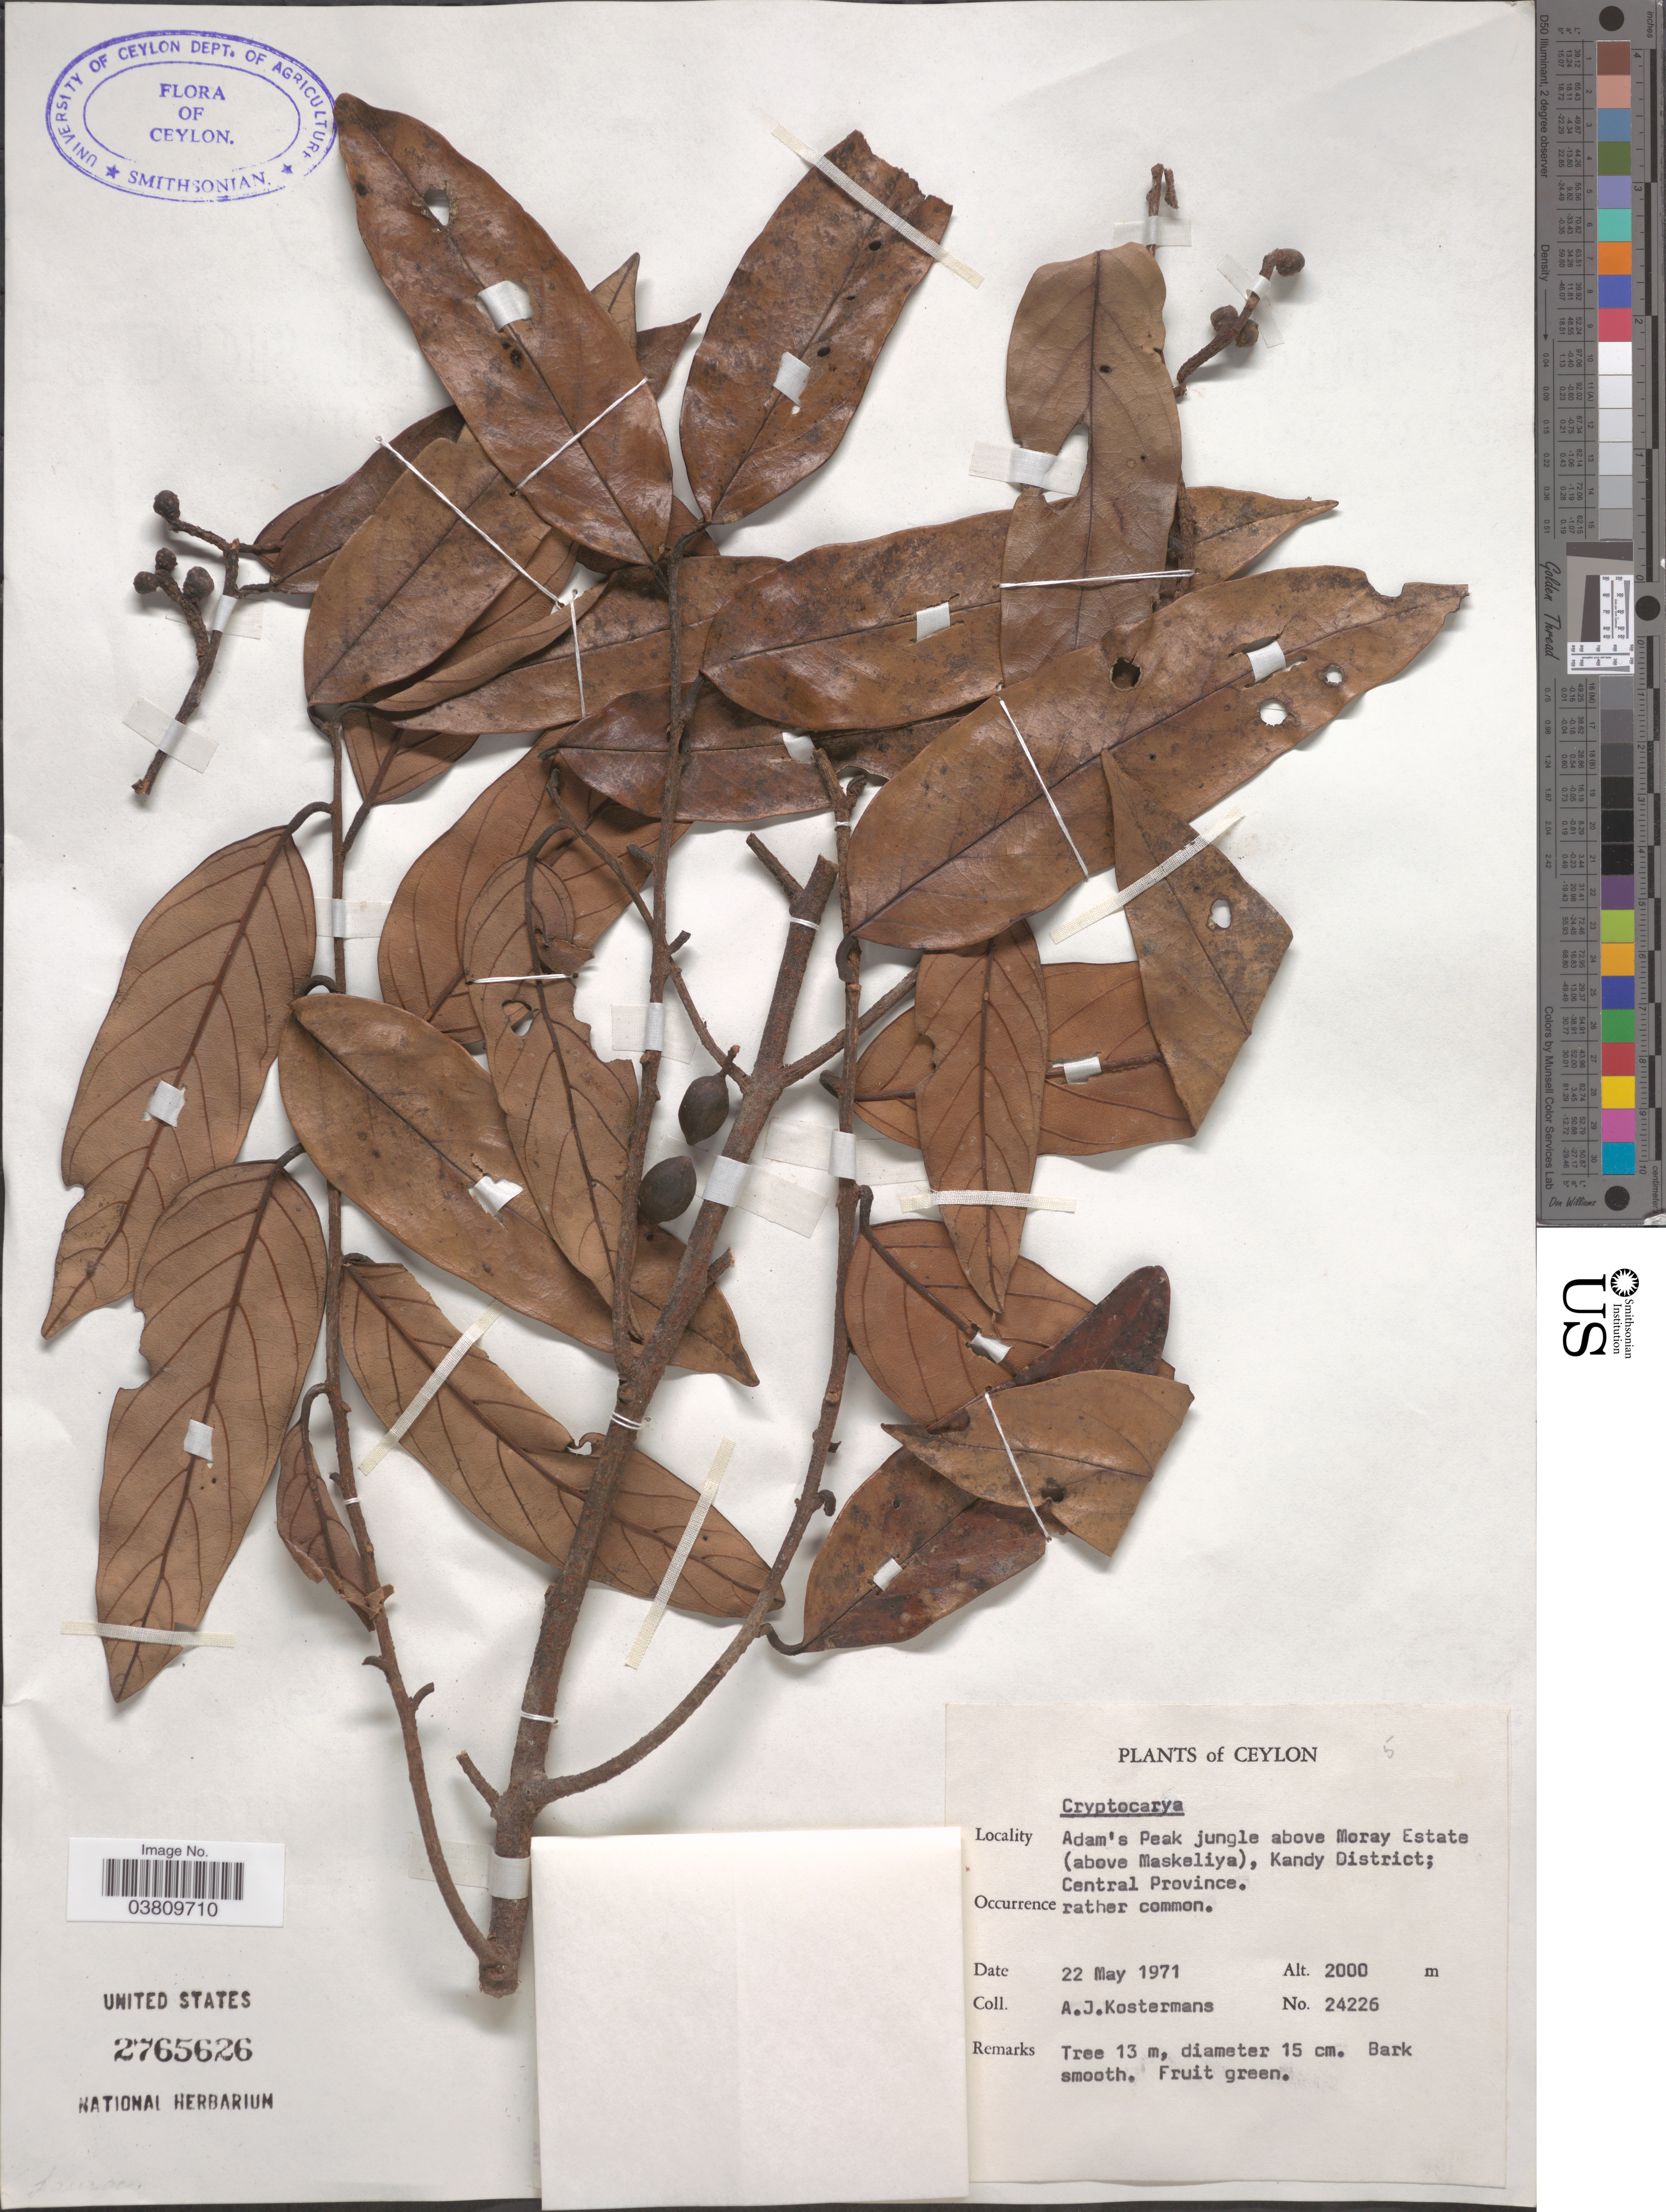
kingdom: Plantae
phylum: Tracheophyta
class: Magnoliopsida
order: Laurales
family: Lauraceae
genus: Cryptocarya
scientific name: Cryptocarya sp.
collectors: A. J. G. Kostermans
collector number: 24226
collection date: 1971-05-22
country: Sri Lanka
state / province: Central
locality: Ceylon. Adam's Peak jungle above Moray Estate (above Maskeliya), Kandy District.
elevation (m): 2000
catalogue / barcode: US 2765626